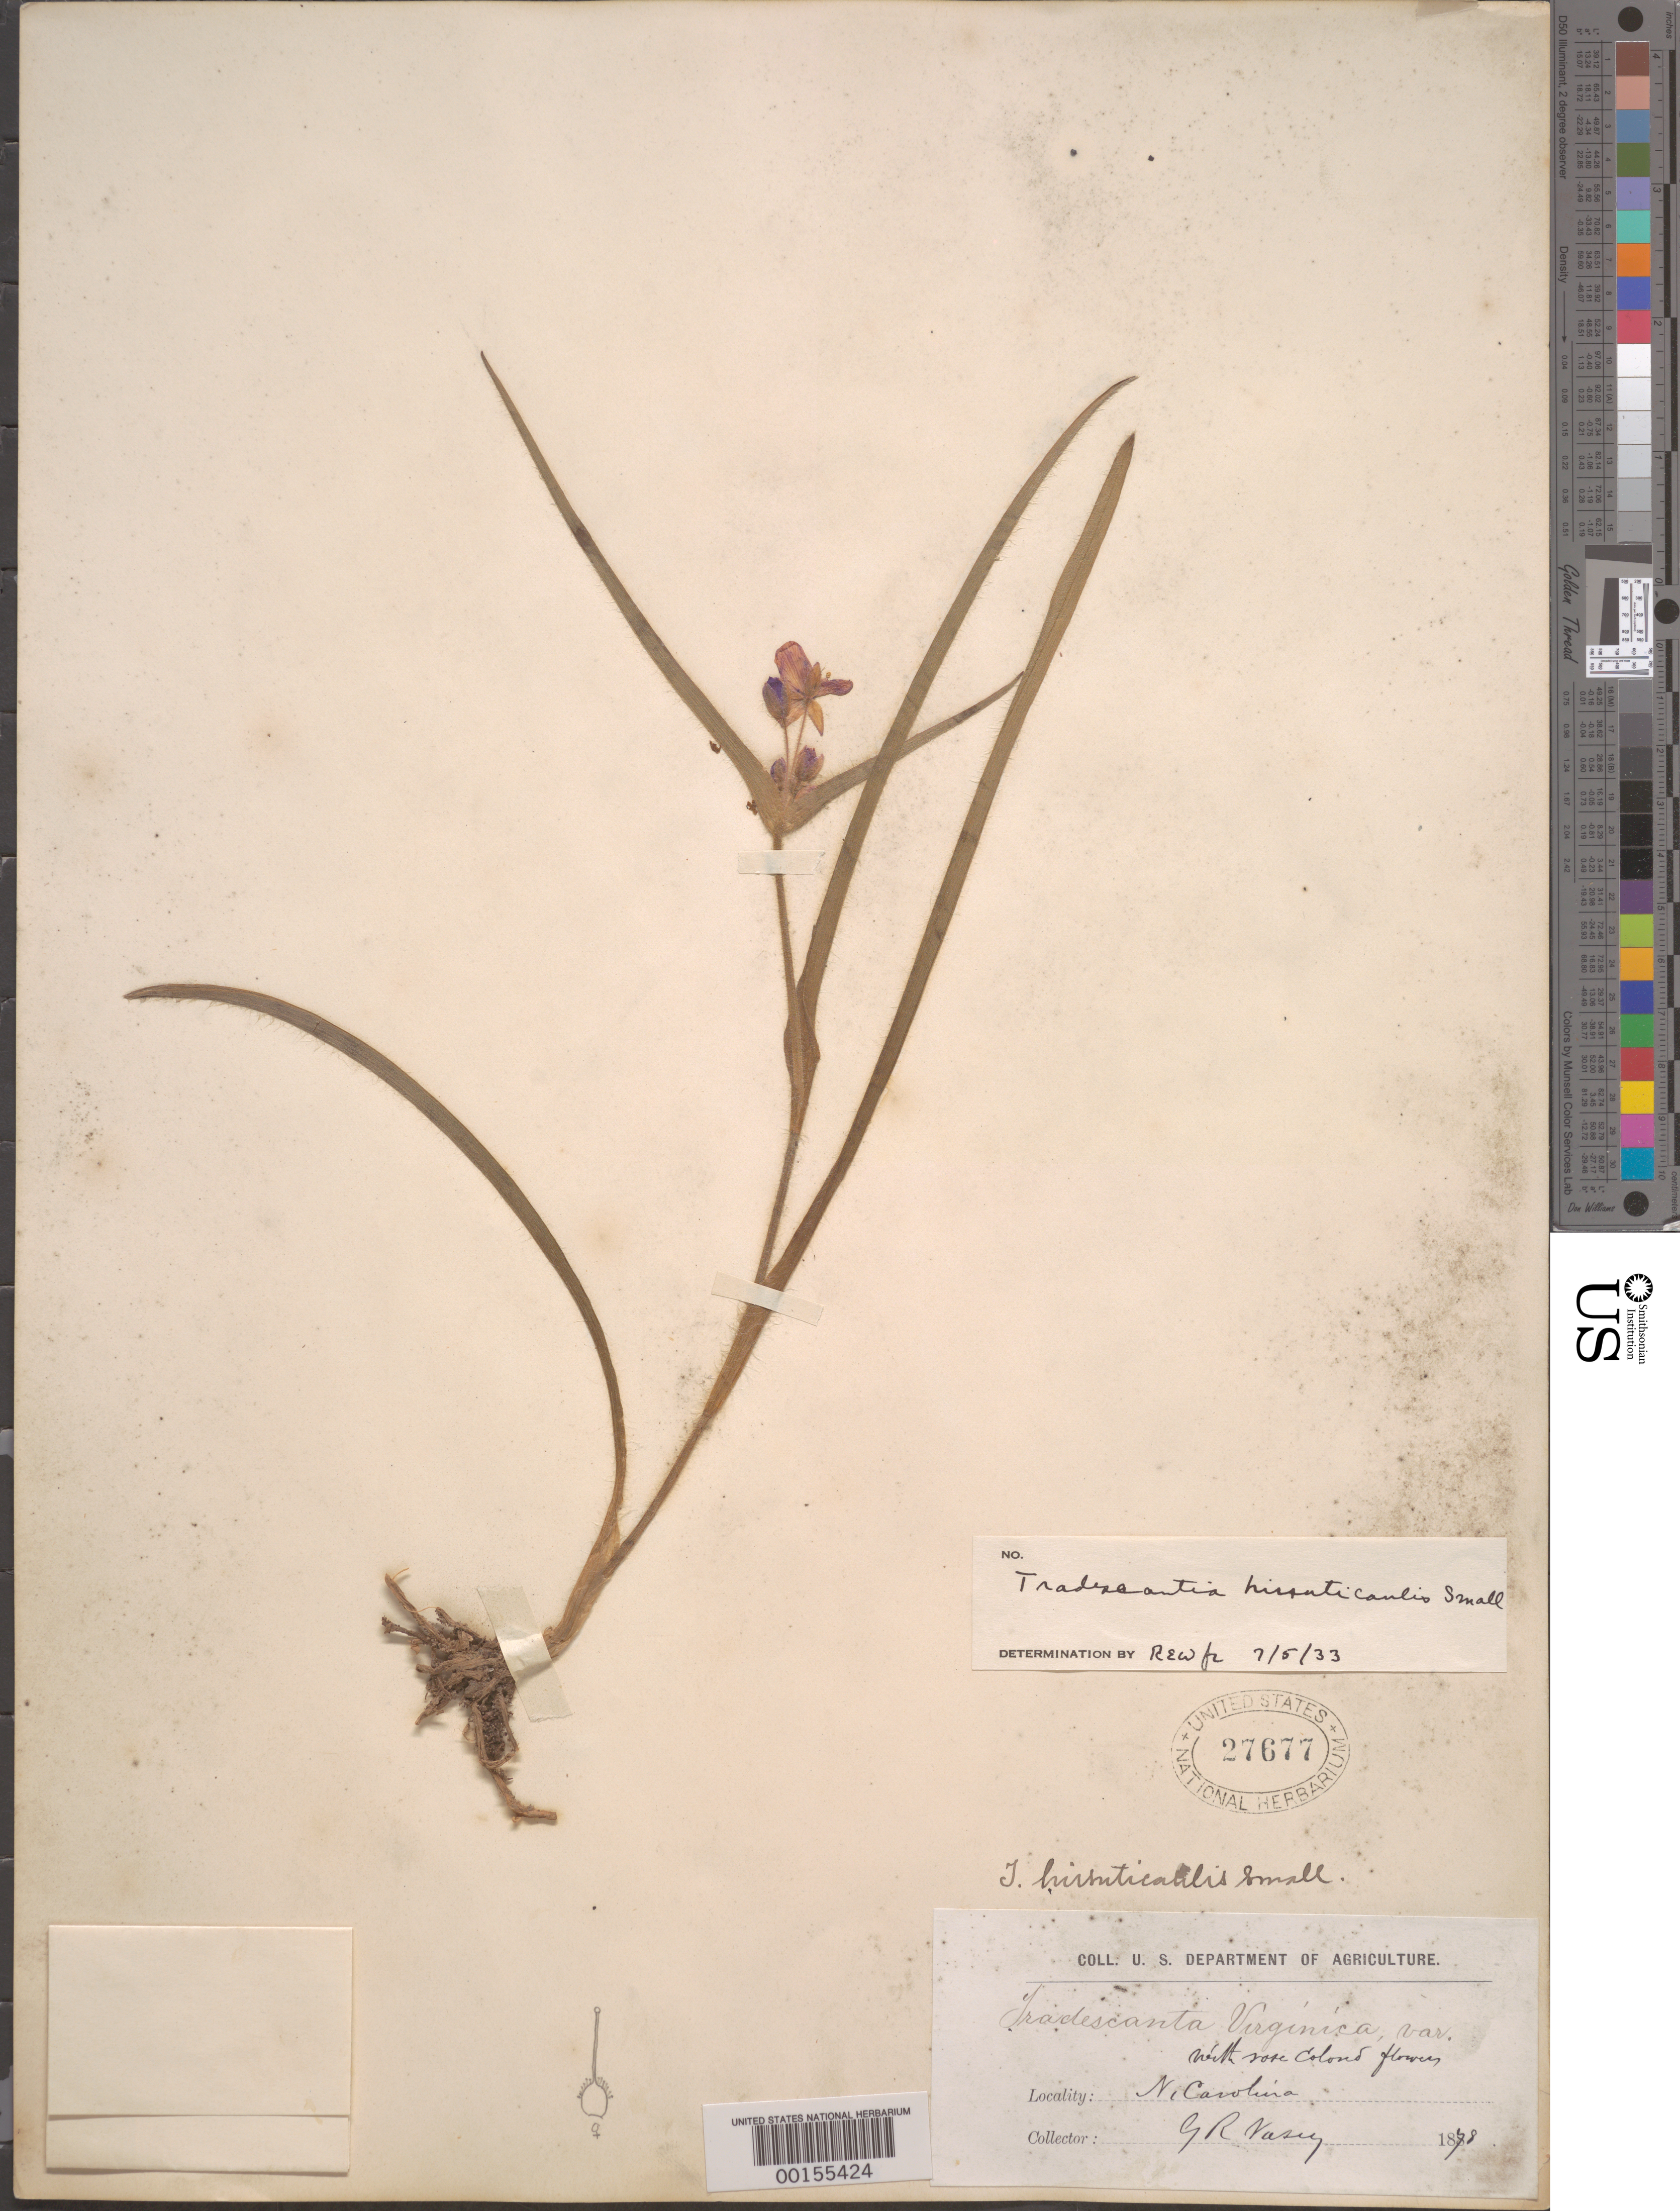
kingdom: Plantae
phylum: Tracheophyta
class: Liliopsida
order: Commelinales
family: Commelinaceae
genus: Tradescantia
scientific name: Tradescantia hirsuticaulis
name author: Small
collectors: G. R. Vasey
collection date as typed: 1878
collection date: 1878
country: United States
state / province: North Carolina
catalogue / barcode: US 27677